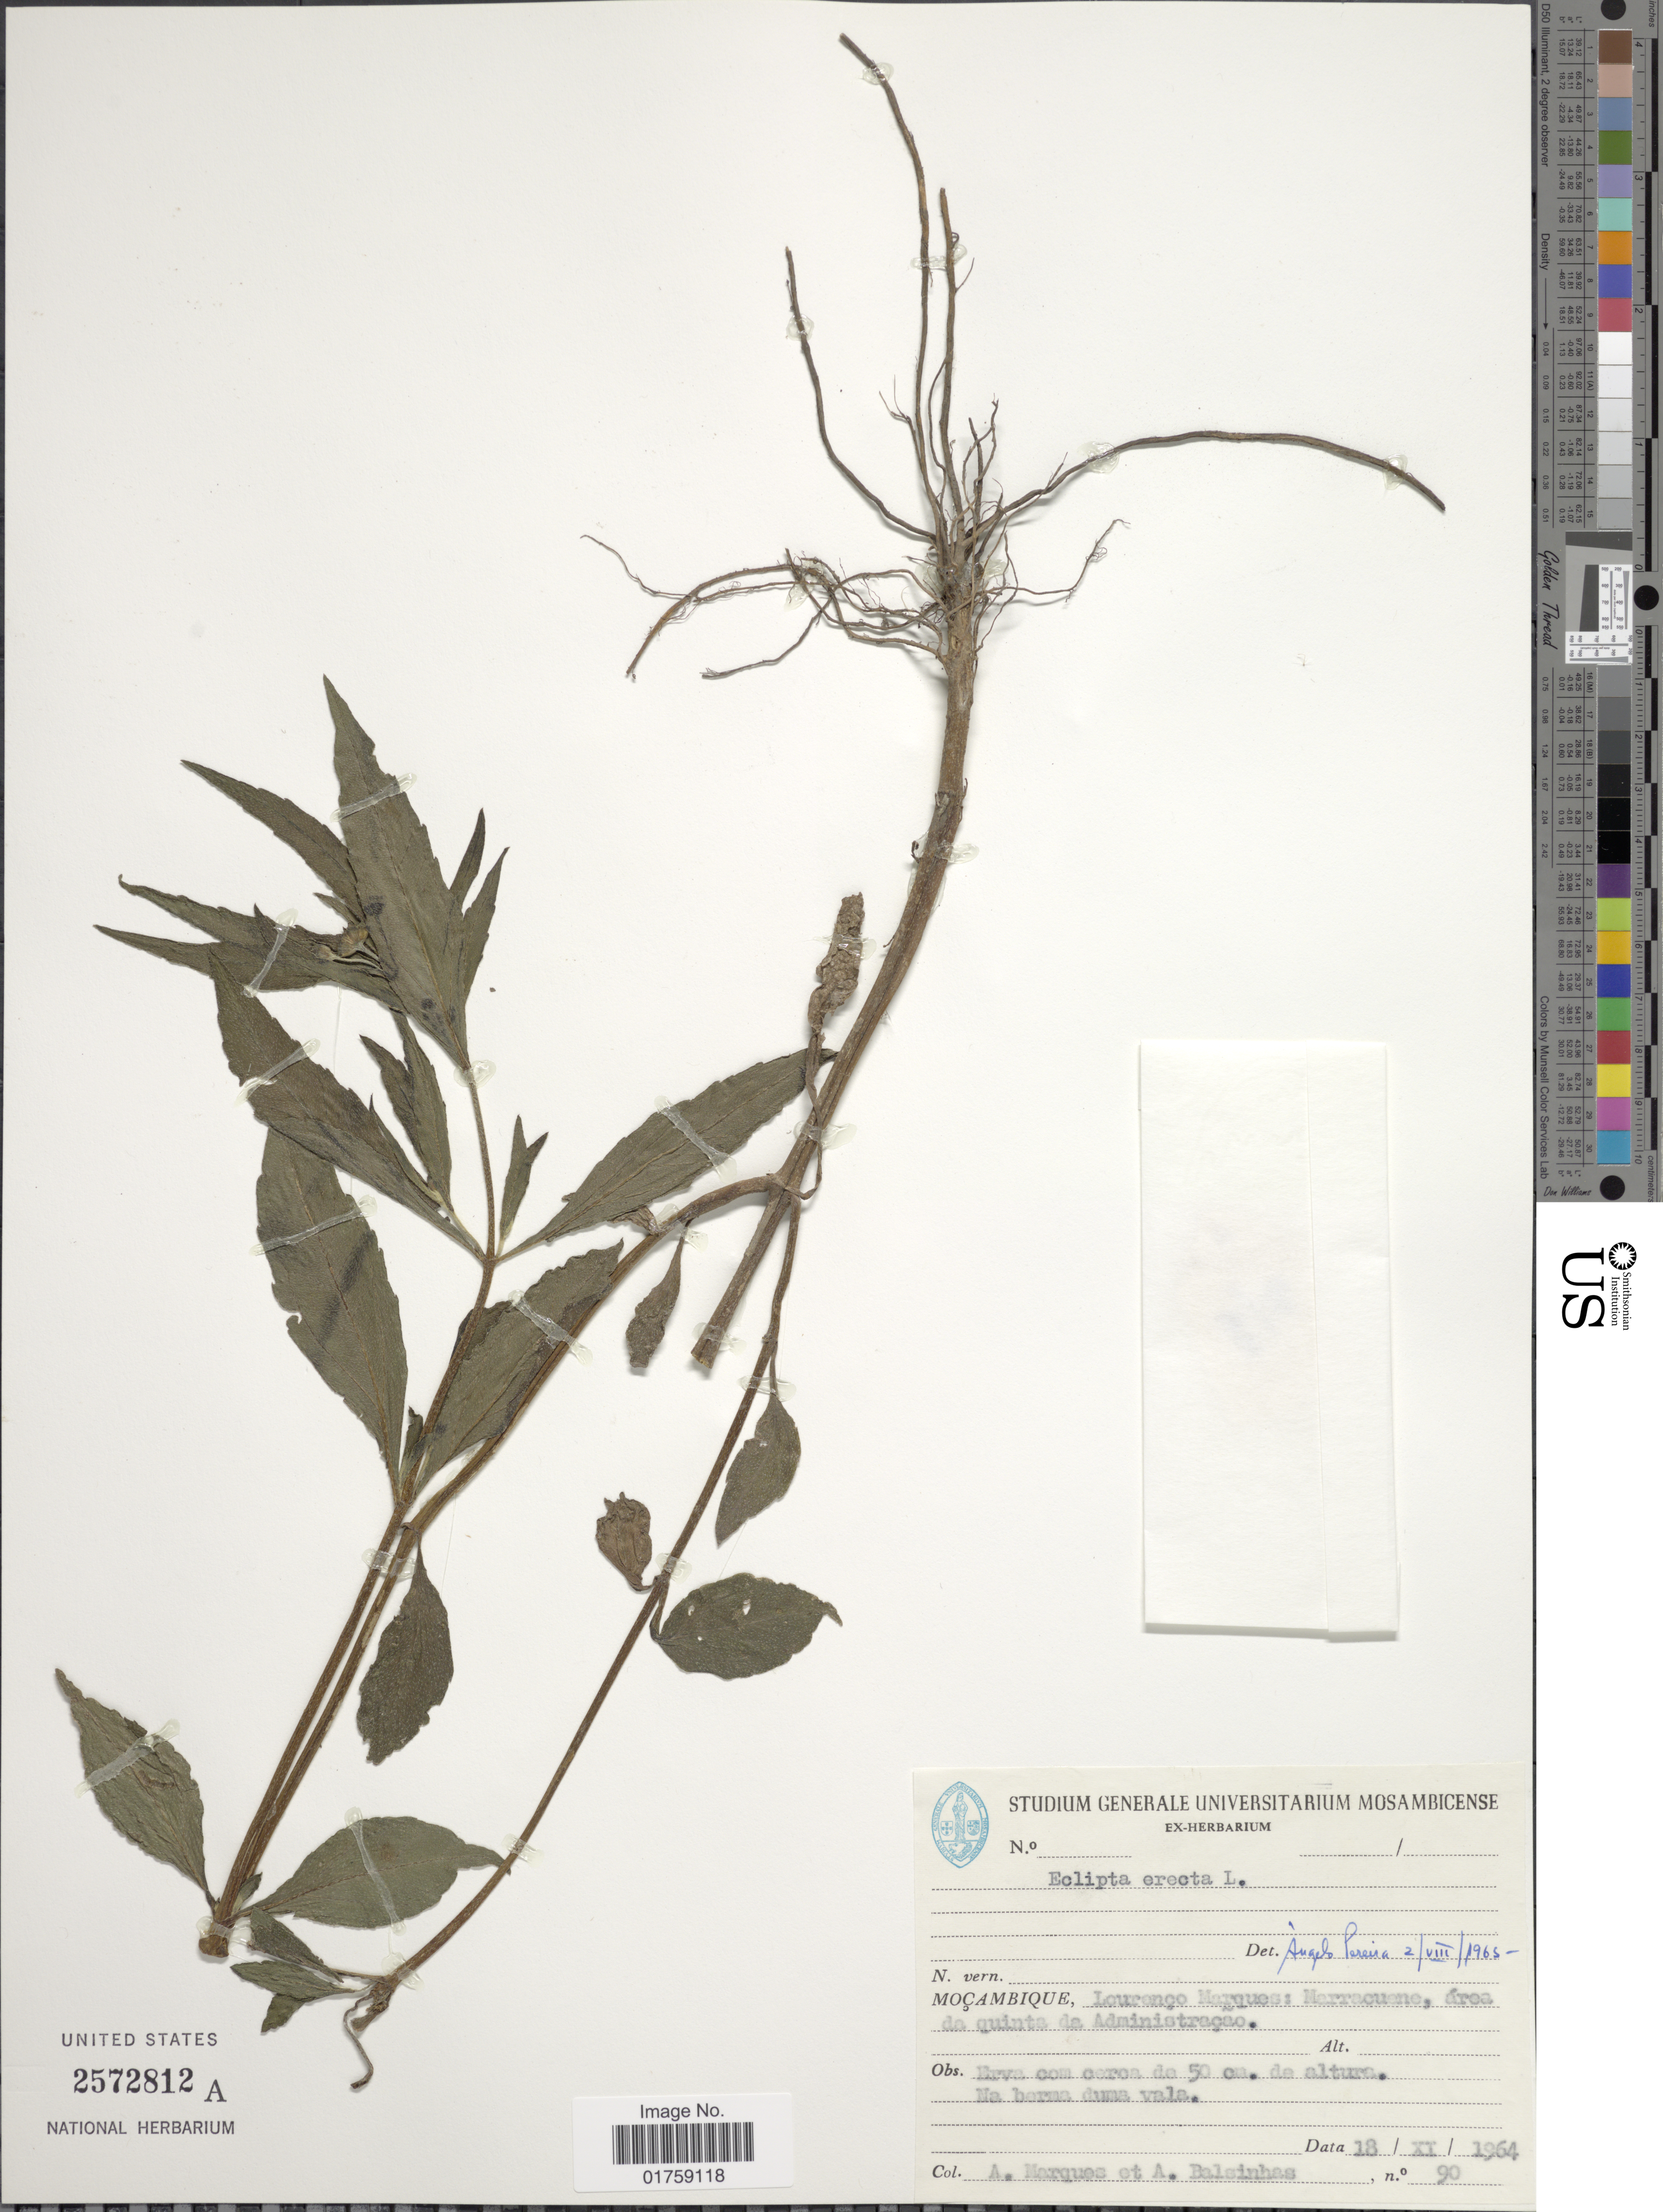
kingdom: Plantae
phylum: Tracheophyta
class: Magnoliopsida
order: Asterales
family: Asteraceae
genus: Eclipta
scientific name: Eclipta erecta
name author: L.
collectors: A. Marques & A. A. Balsinhas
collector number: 90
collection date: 1964-11-18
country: Mozambique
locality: Moçambique, Louranço Marques: Marracuene, area da quinta da Administraçao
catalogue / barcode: US 2572812A